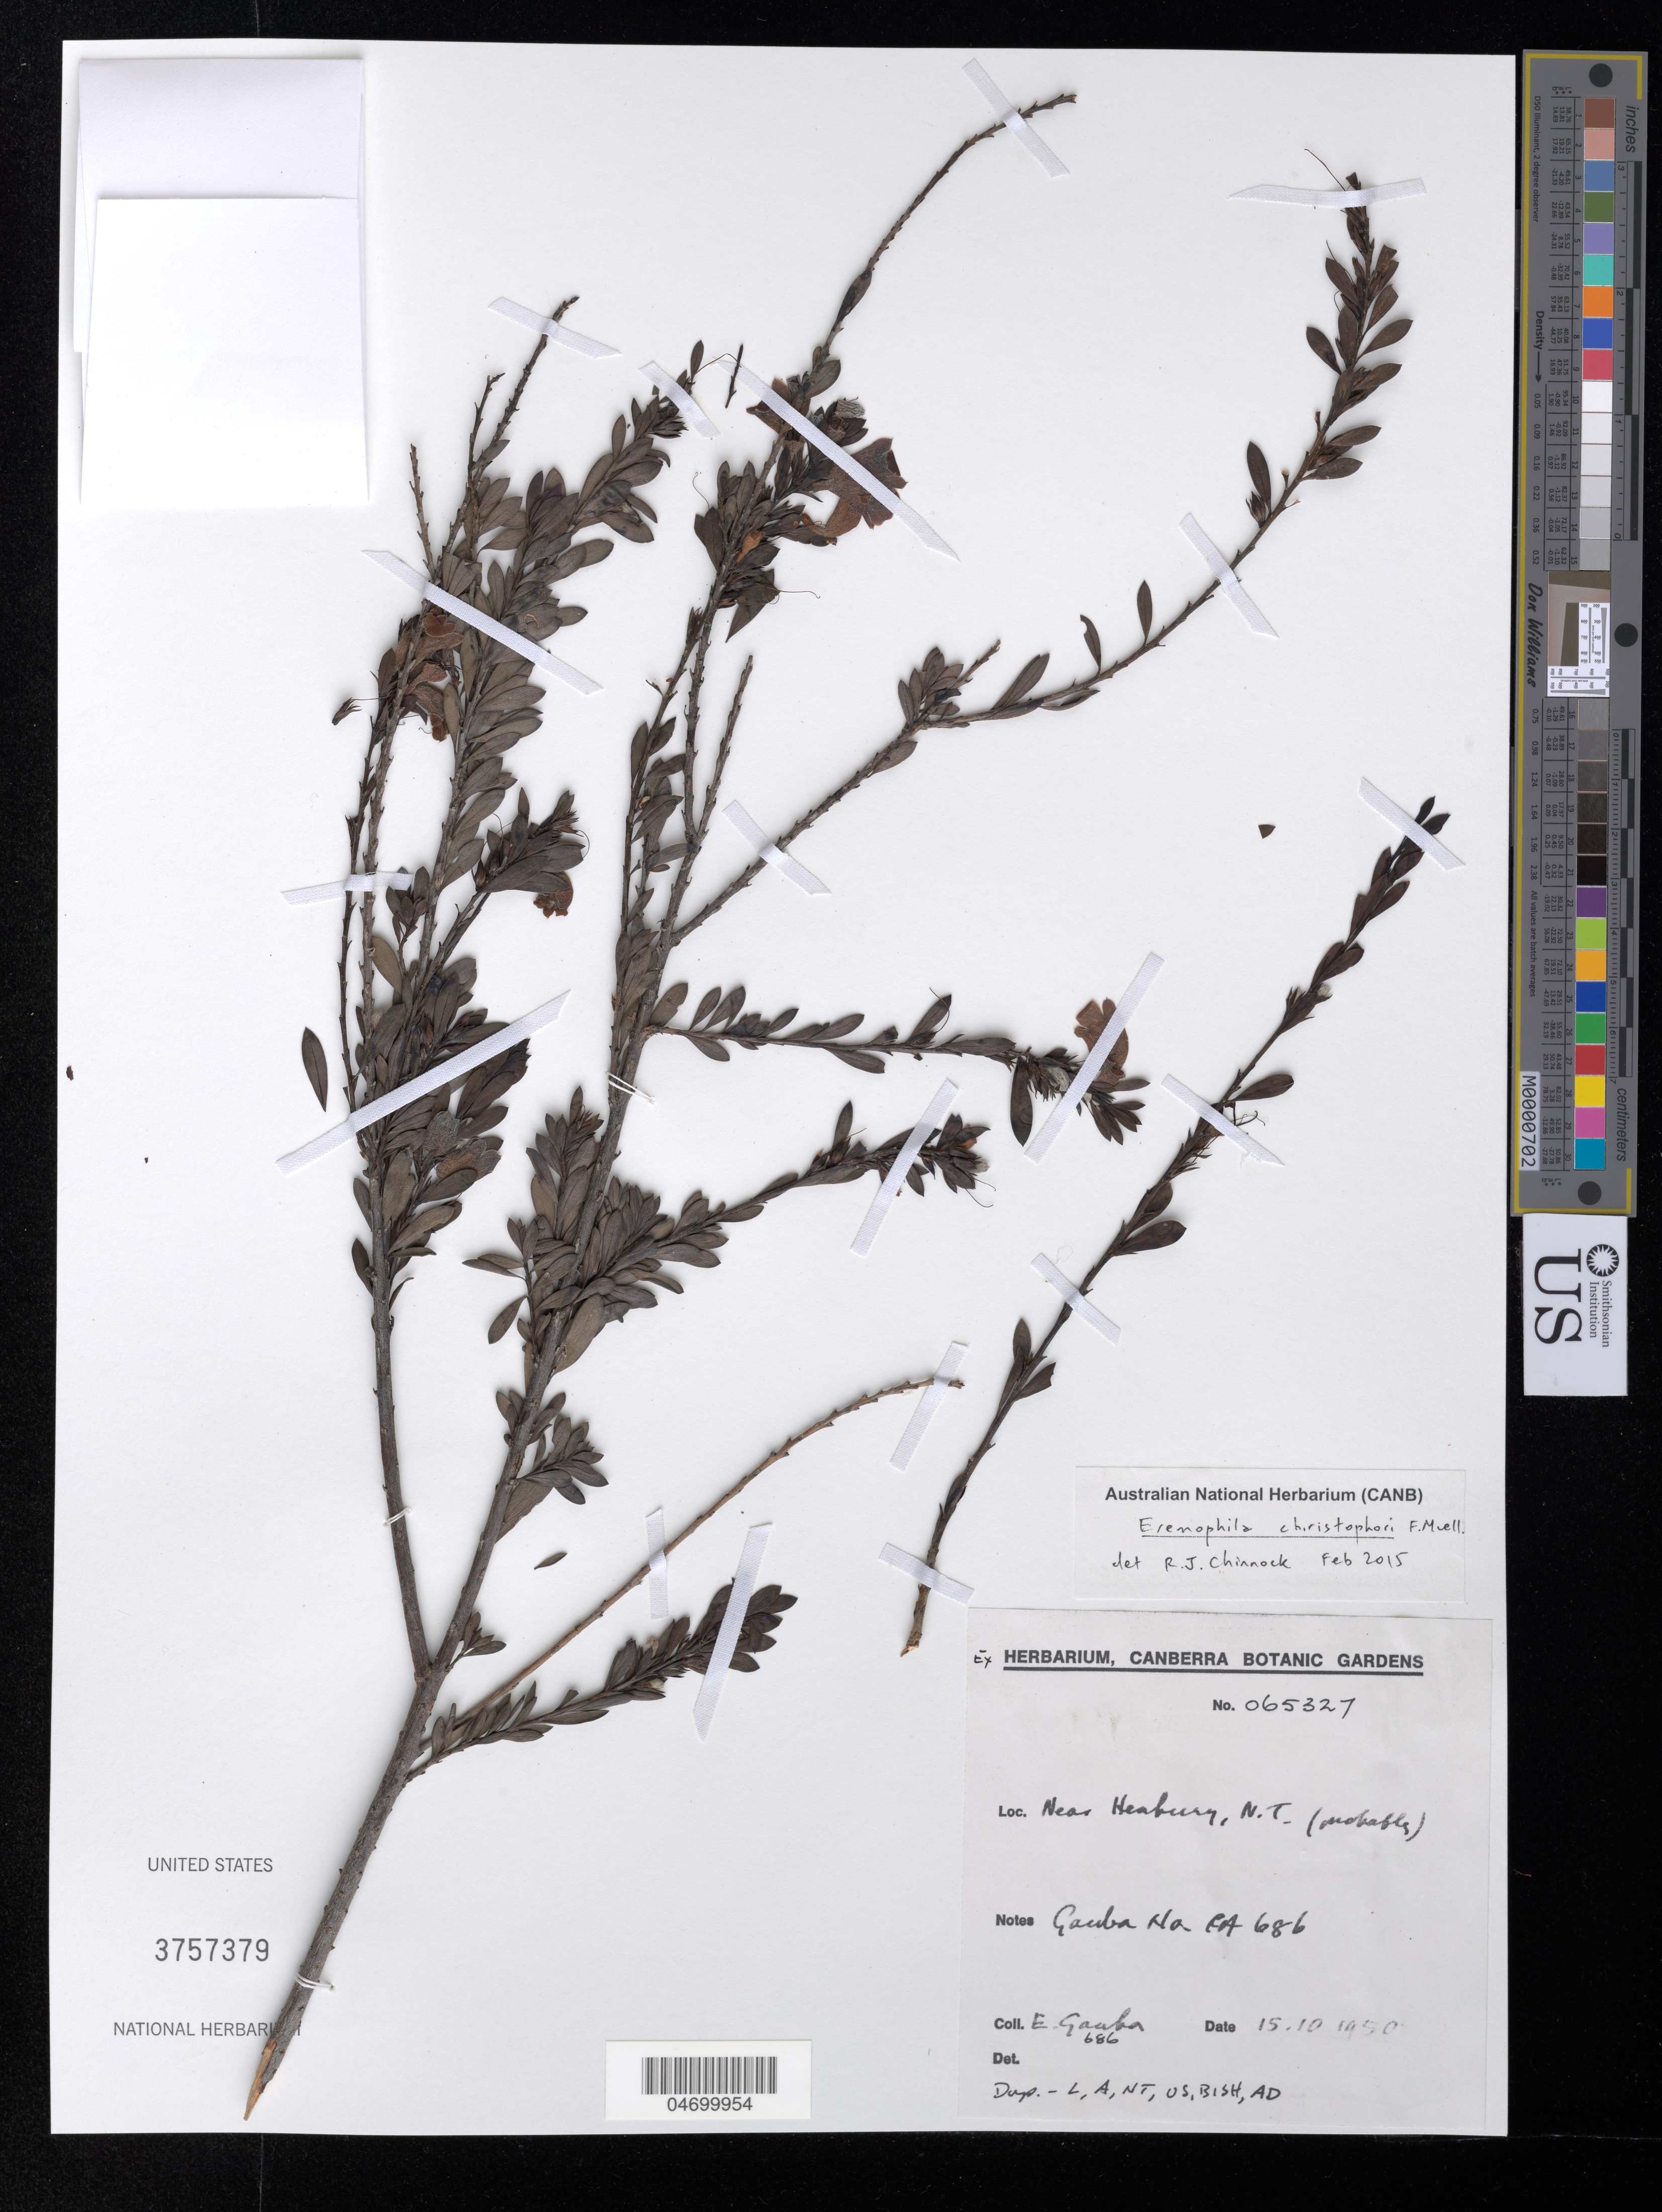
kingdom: Plantae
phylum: Tracheophyta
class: Magnoliopsida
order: Lamiales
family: Scrophulariaceae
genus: Eremophila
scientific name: Eremophila christophorii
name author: F. Muell.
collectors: E. Gauba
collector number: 686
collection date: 1950-10-15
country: Australia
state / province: Northern Territory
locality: Near Henbury, N.T. (probably).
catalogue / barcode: US 3757379